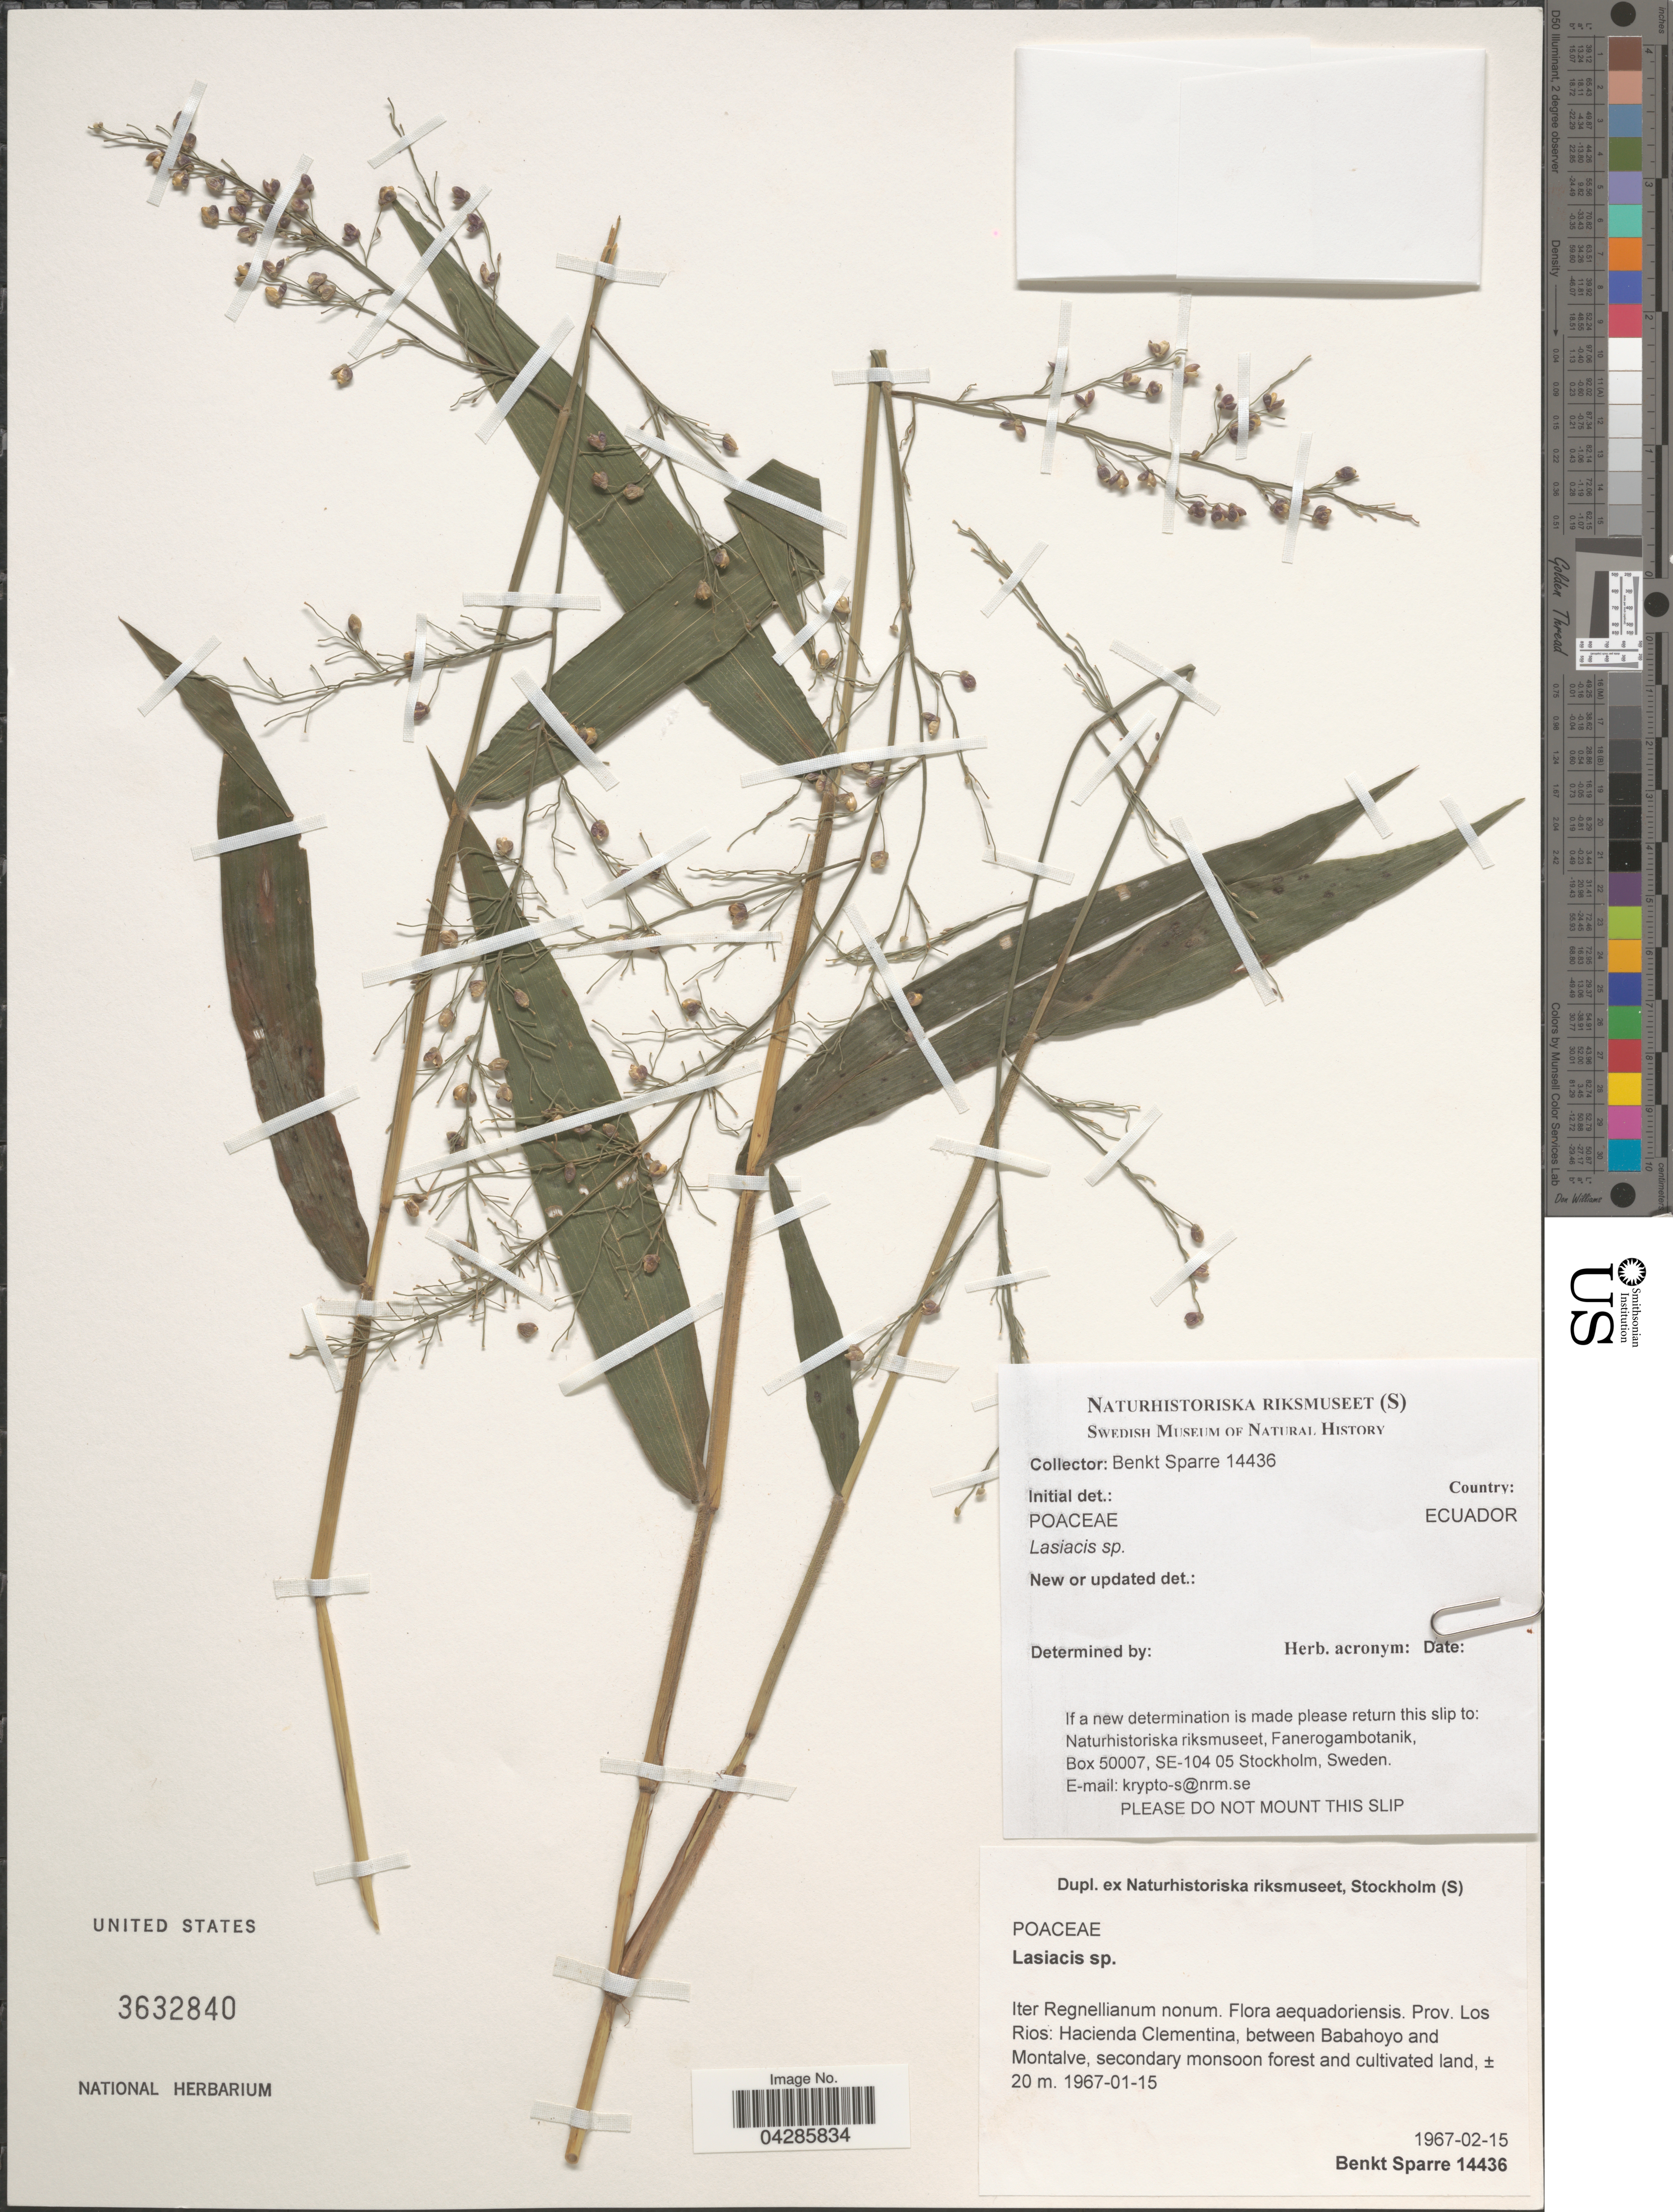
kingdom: Plantae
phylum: Tracheophyta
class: Liliopsida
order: Poales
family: Poaceae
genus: Lasiacis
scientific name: Lasiacis sp.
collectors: B. Sparre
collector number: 14436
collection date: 1967-01-15/1967-02-15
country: Ecuador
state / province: Los Ríos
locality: Iter Regnellianum nonum. Aequadoriensis. Prov. Los Rios: Hacienda Clementina, between Babahoyo and Montalve, secondary monsoon forest and cultivated land.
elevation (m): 20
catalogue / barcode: US 3632840